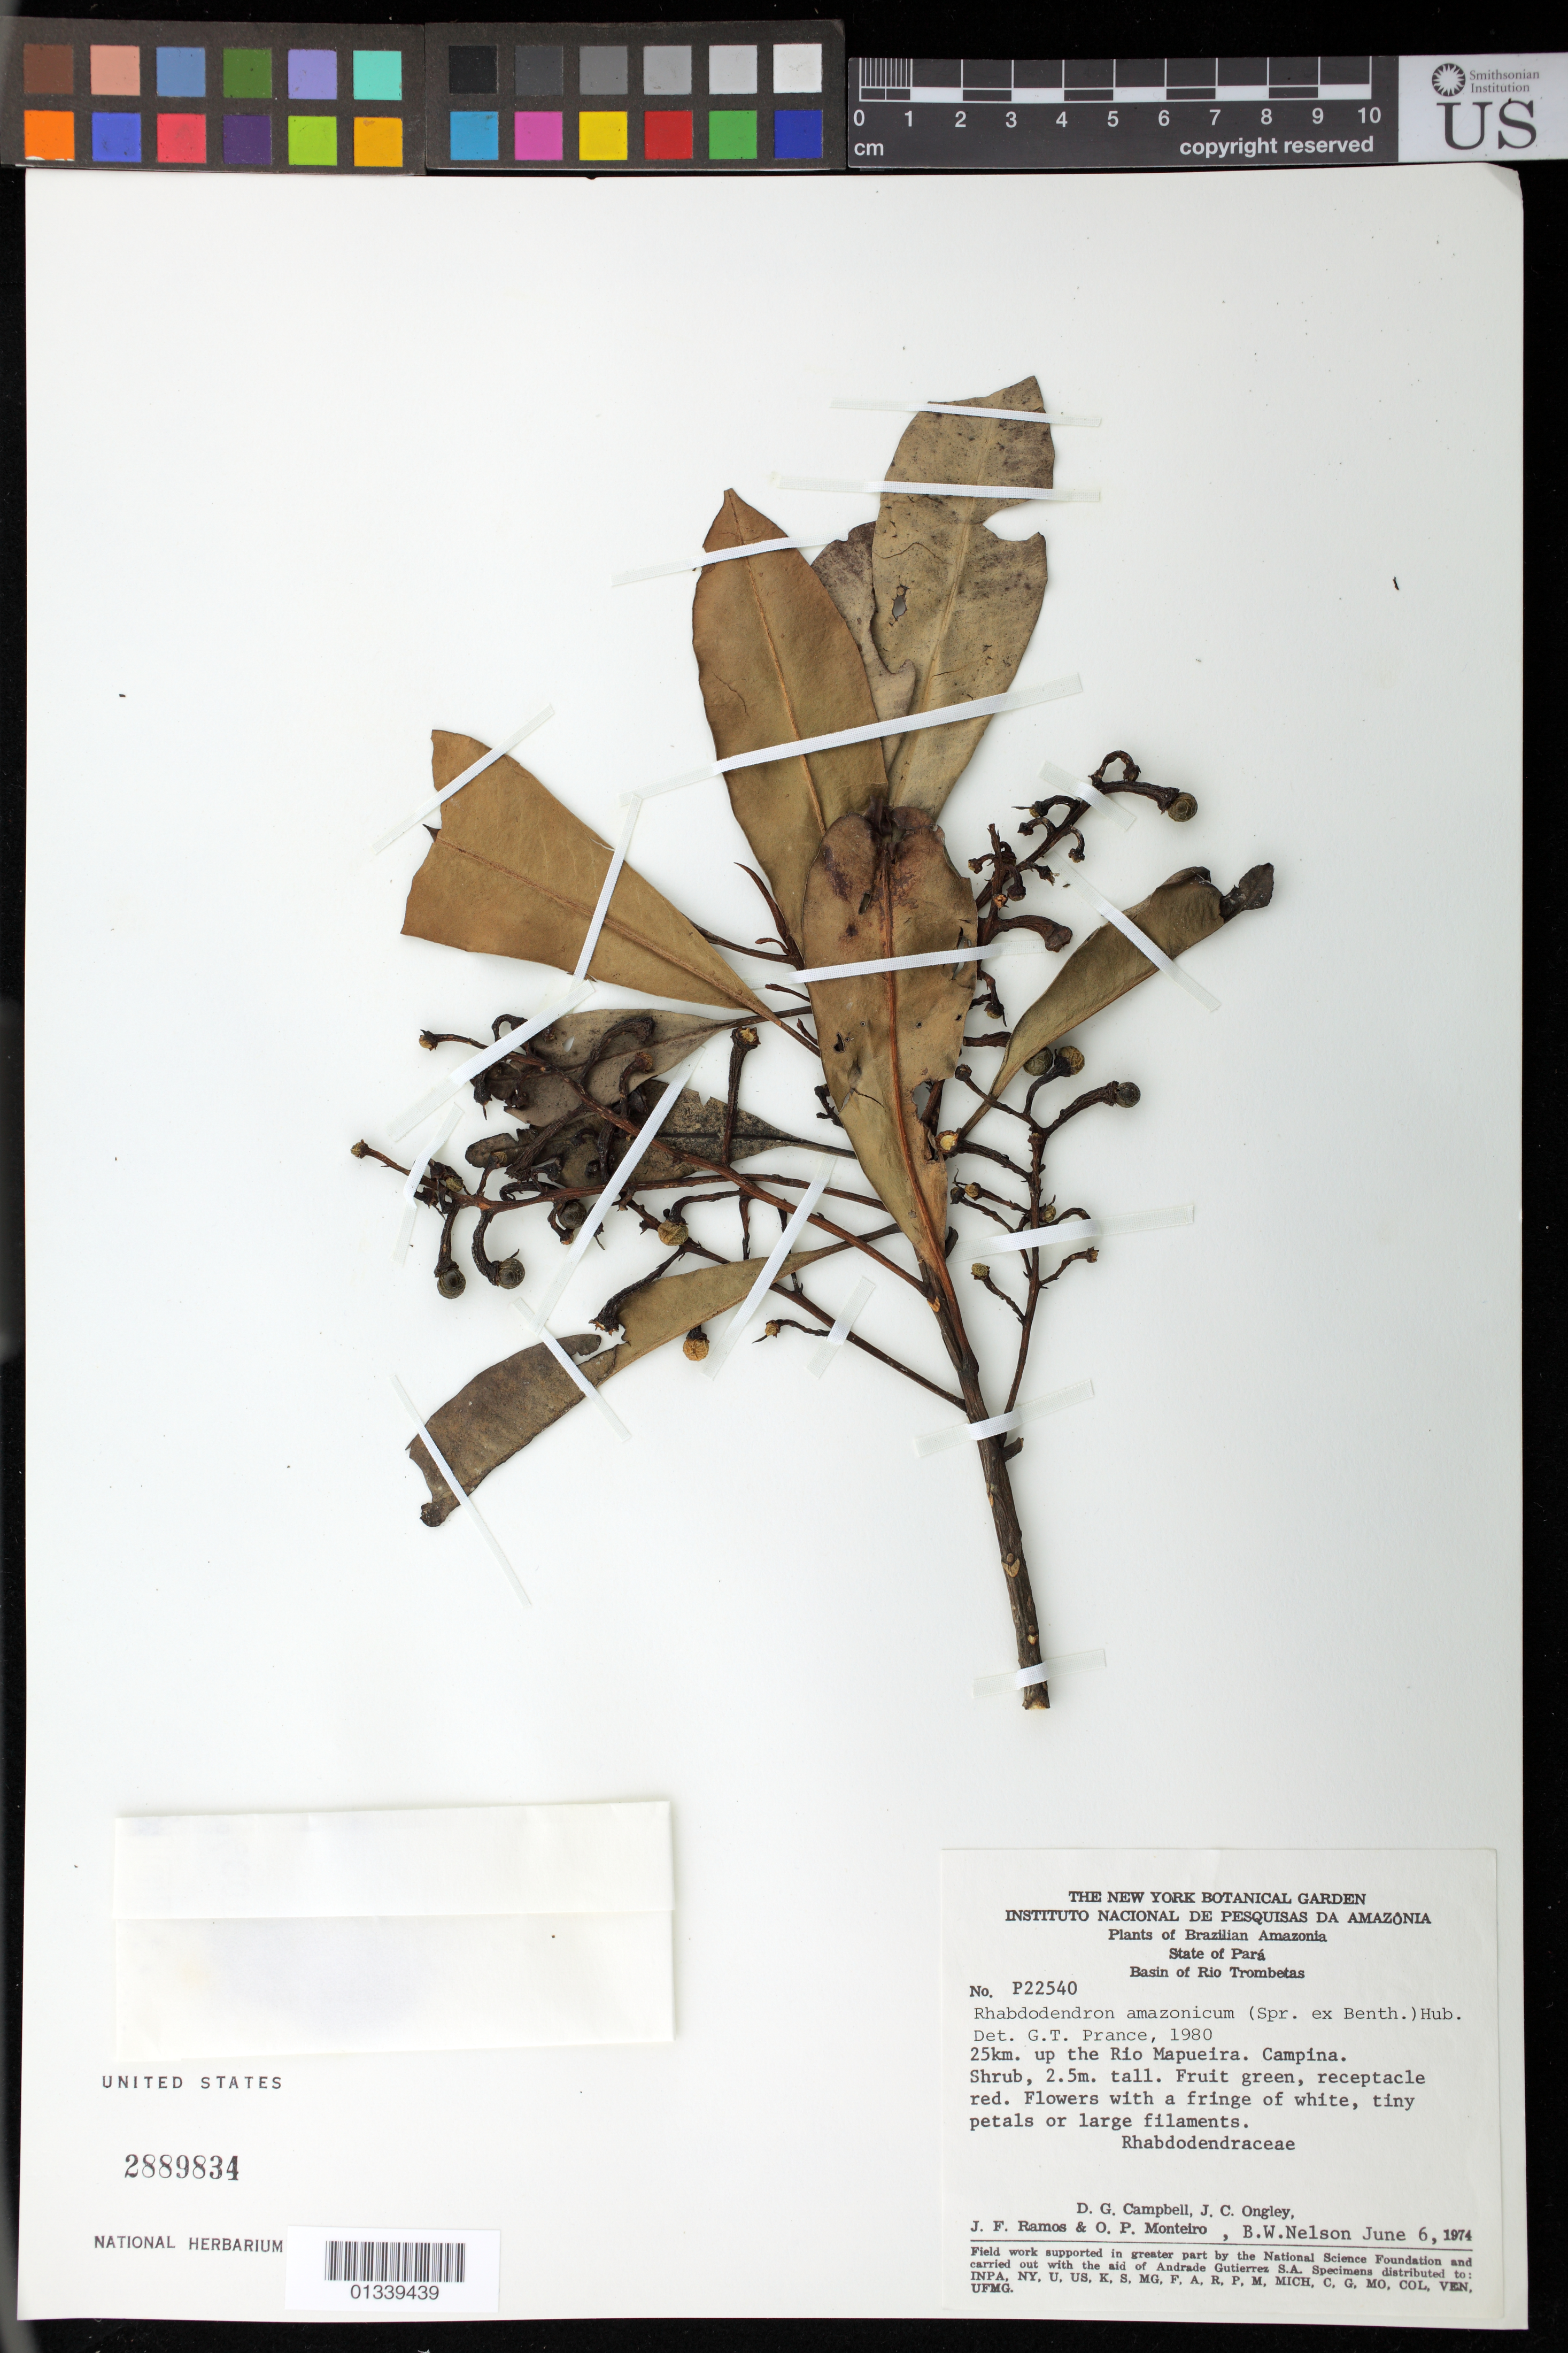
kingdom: Plantae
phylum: Tracheophyta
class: Magnoliopsida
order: Caryophyllales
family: Rhabdodendraceae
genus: Rhabdodendron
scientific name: Rhabdodendron amazonicum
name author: (Spruce ex Benth.) Huber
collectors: D. Campbell, J. C. Ongley & J. F. Ramos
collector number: P22540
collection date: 1974-06-06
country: Brazil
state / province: Pará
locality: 25km up the Rio Mapueira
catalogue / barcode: US 2889834